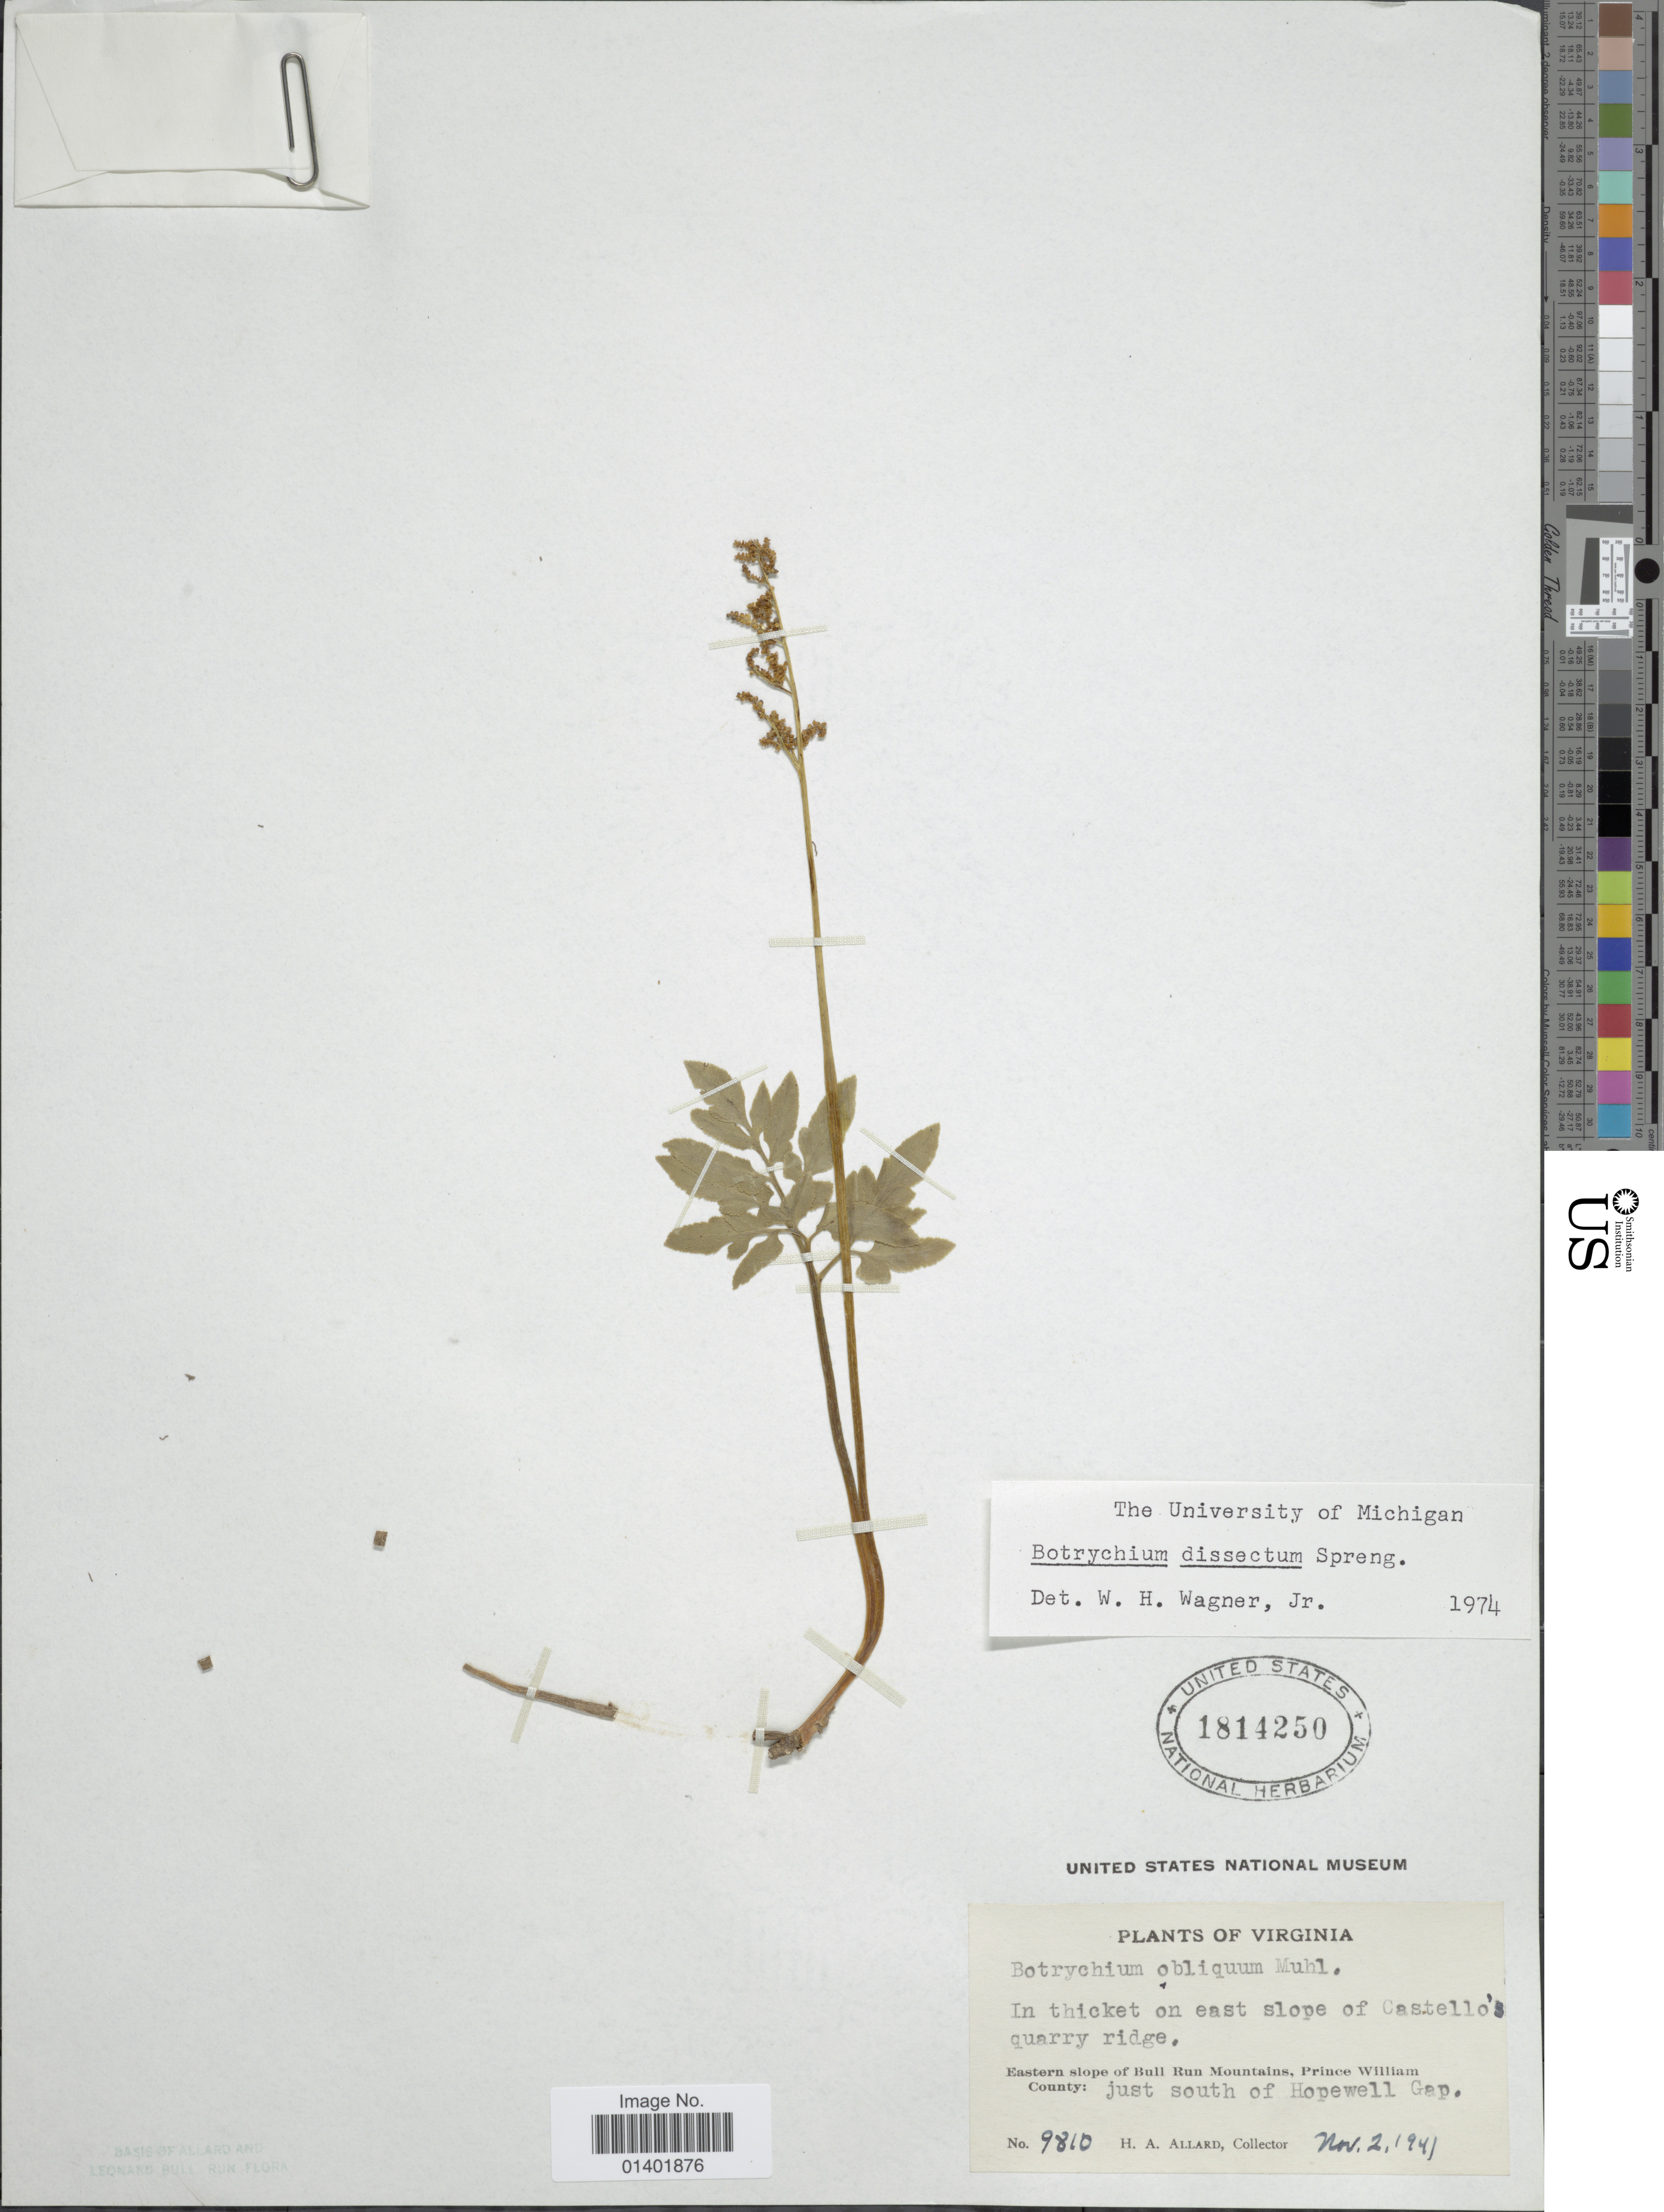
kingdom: Plantae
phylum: Tracheophyta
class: Polypodiopsida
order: Ophioglossales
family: Ophioglossaceae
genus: Botrychium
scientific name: Botrychium dissectum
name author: Spreng.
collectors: H. A. Allard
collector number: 9810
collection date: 1941-11-02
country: United States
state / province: Virginia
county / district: Prince William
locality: In thicket on E slope of Castello's quarry ridge. Eastern slope of Bull Run Mountains: just S of Hopewell Gap.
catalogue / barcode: US 1814250